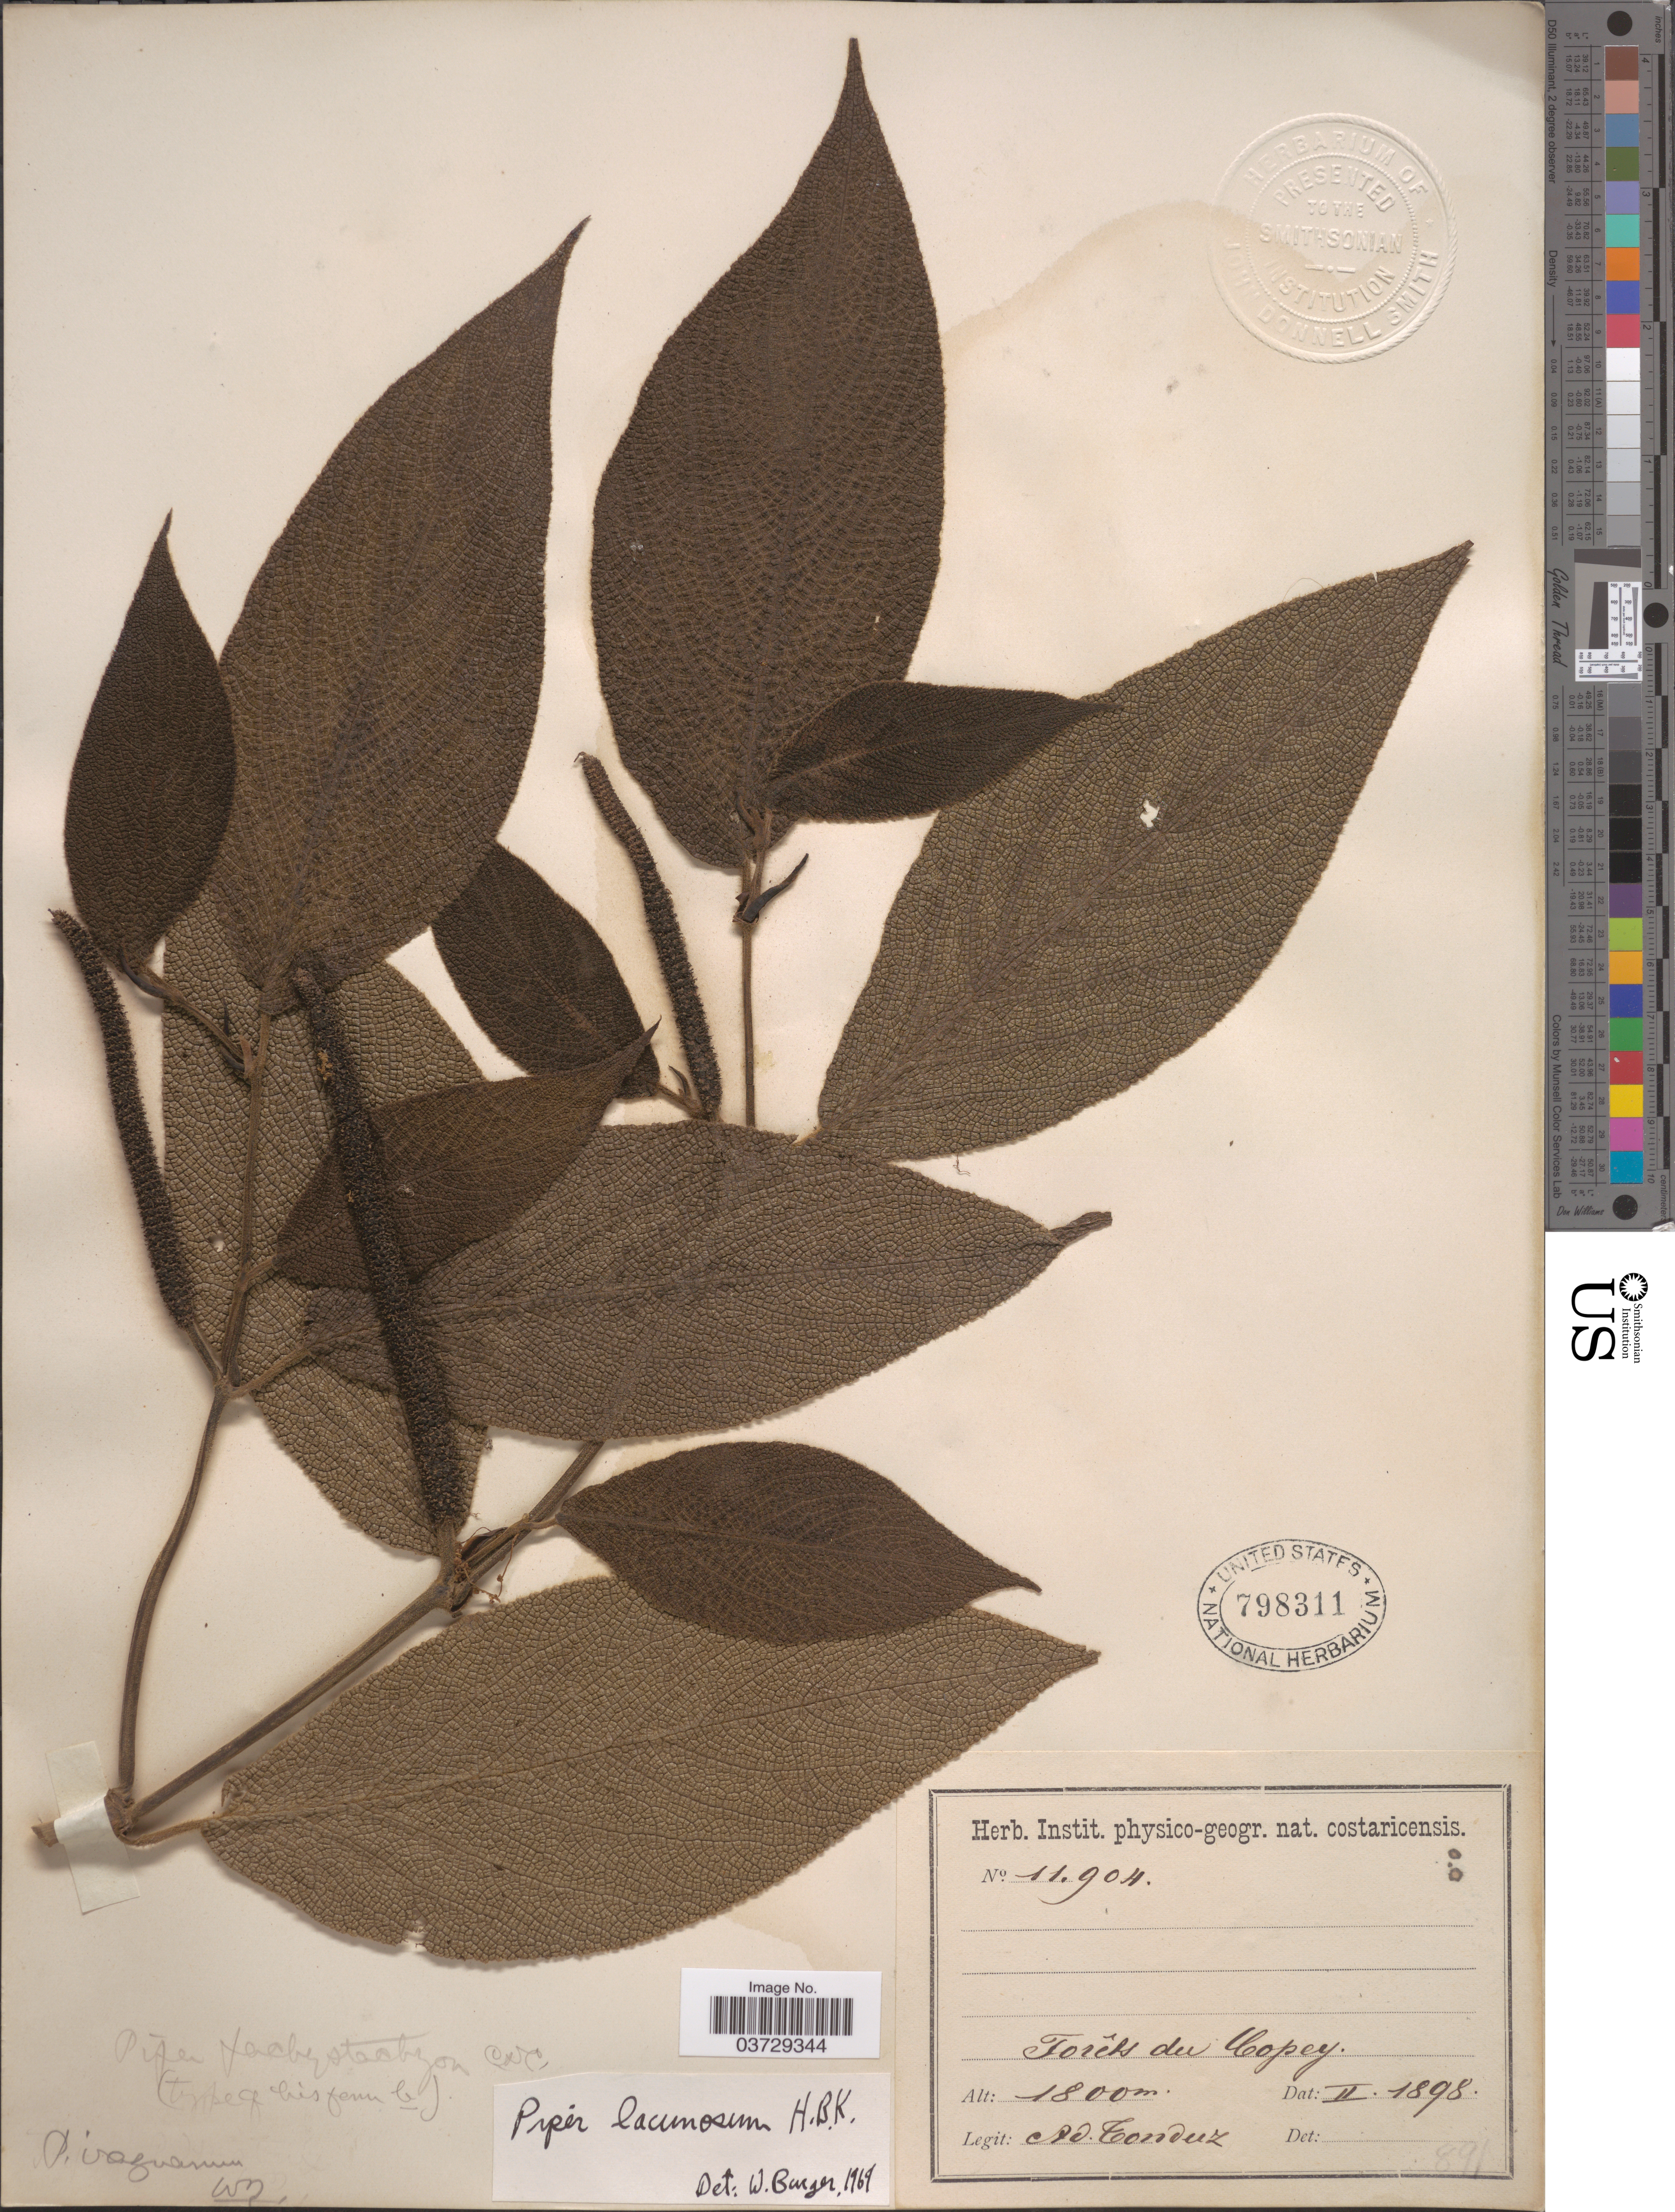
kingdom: Plantae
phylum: Tracheophyta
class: Magnoliopsida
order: Piperales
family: Piperaceae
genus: Piper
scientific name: Piper lacunosum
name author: Kunth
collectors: A. Tonduz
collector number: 11904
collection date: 1898-02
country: Costa Rica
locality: Forêts du Copey.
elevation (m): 1800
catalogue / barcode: US 798311